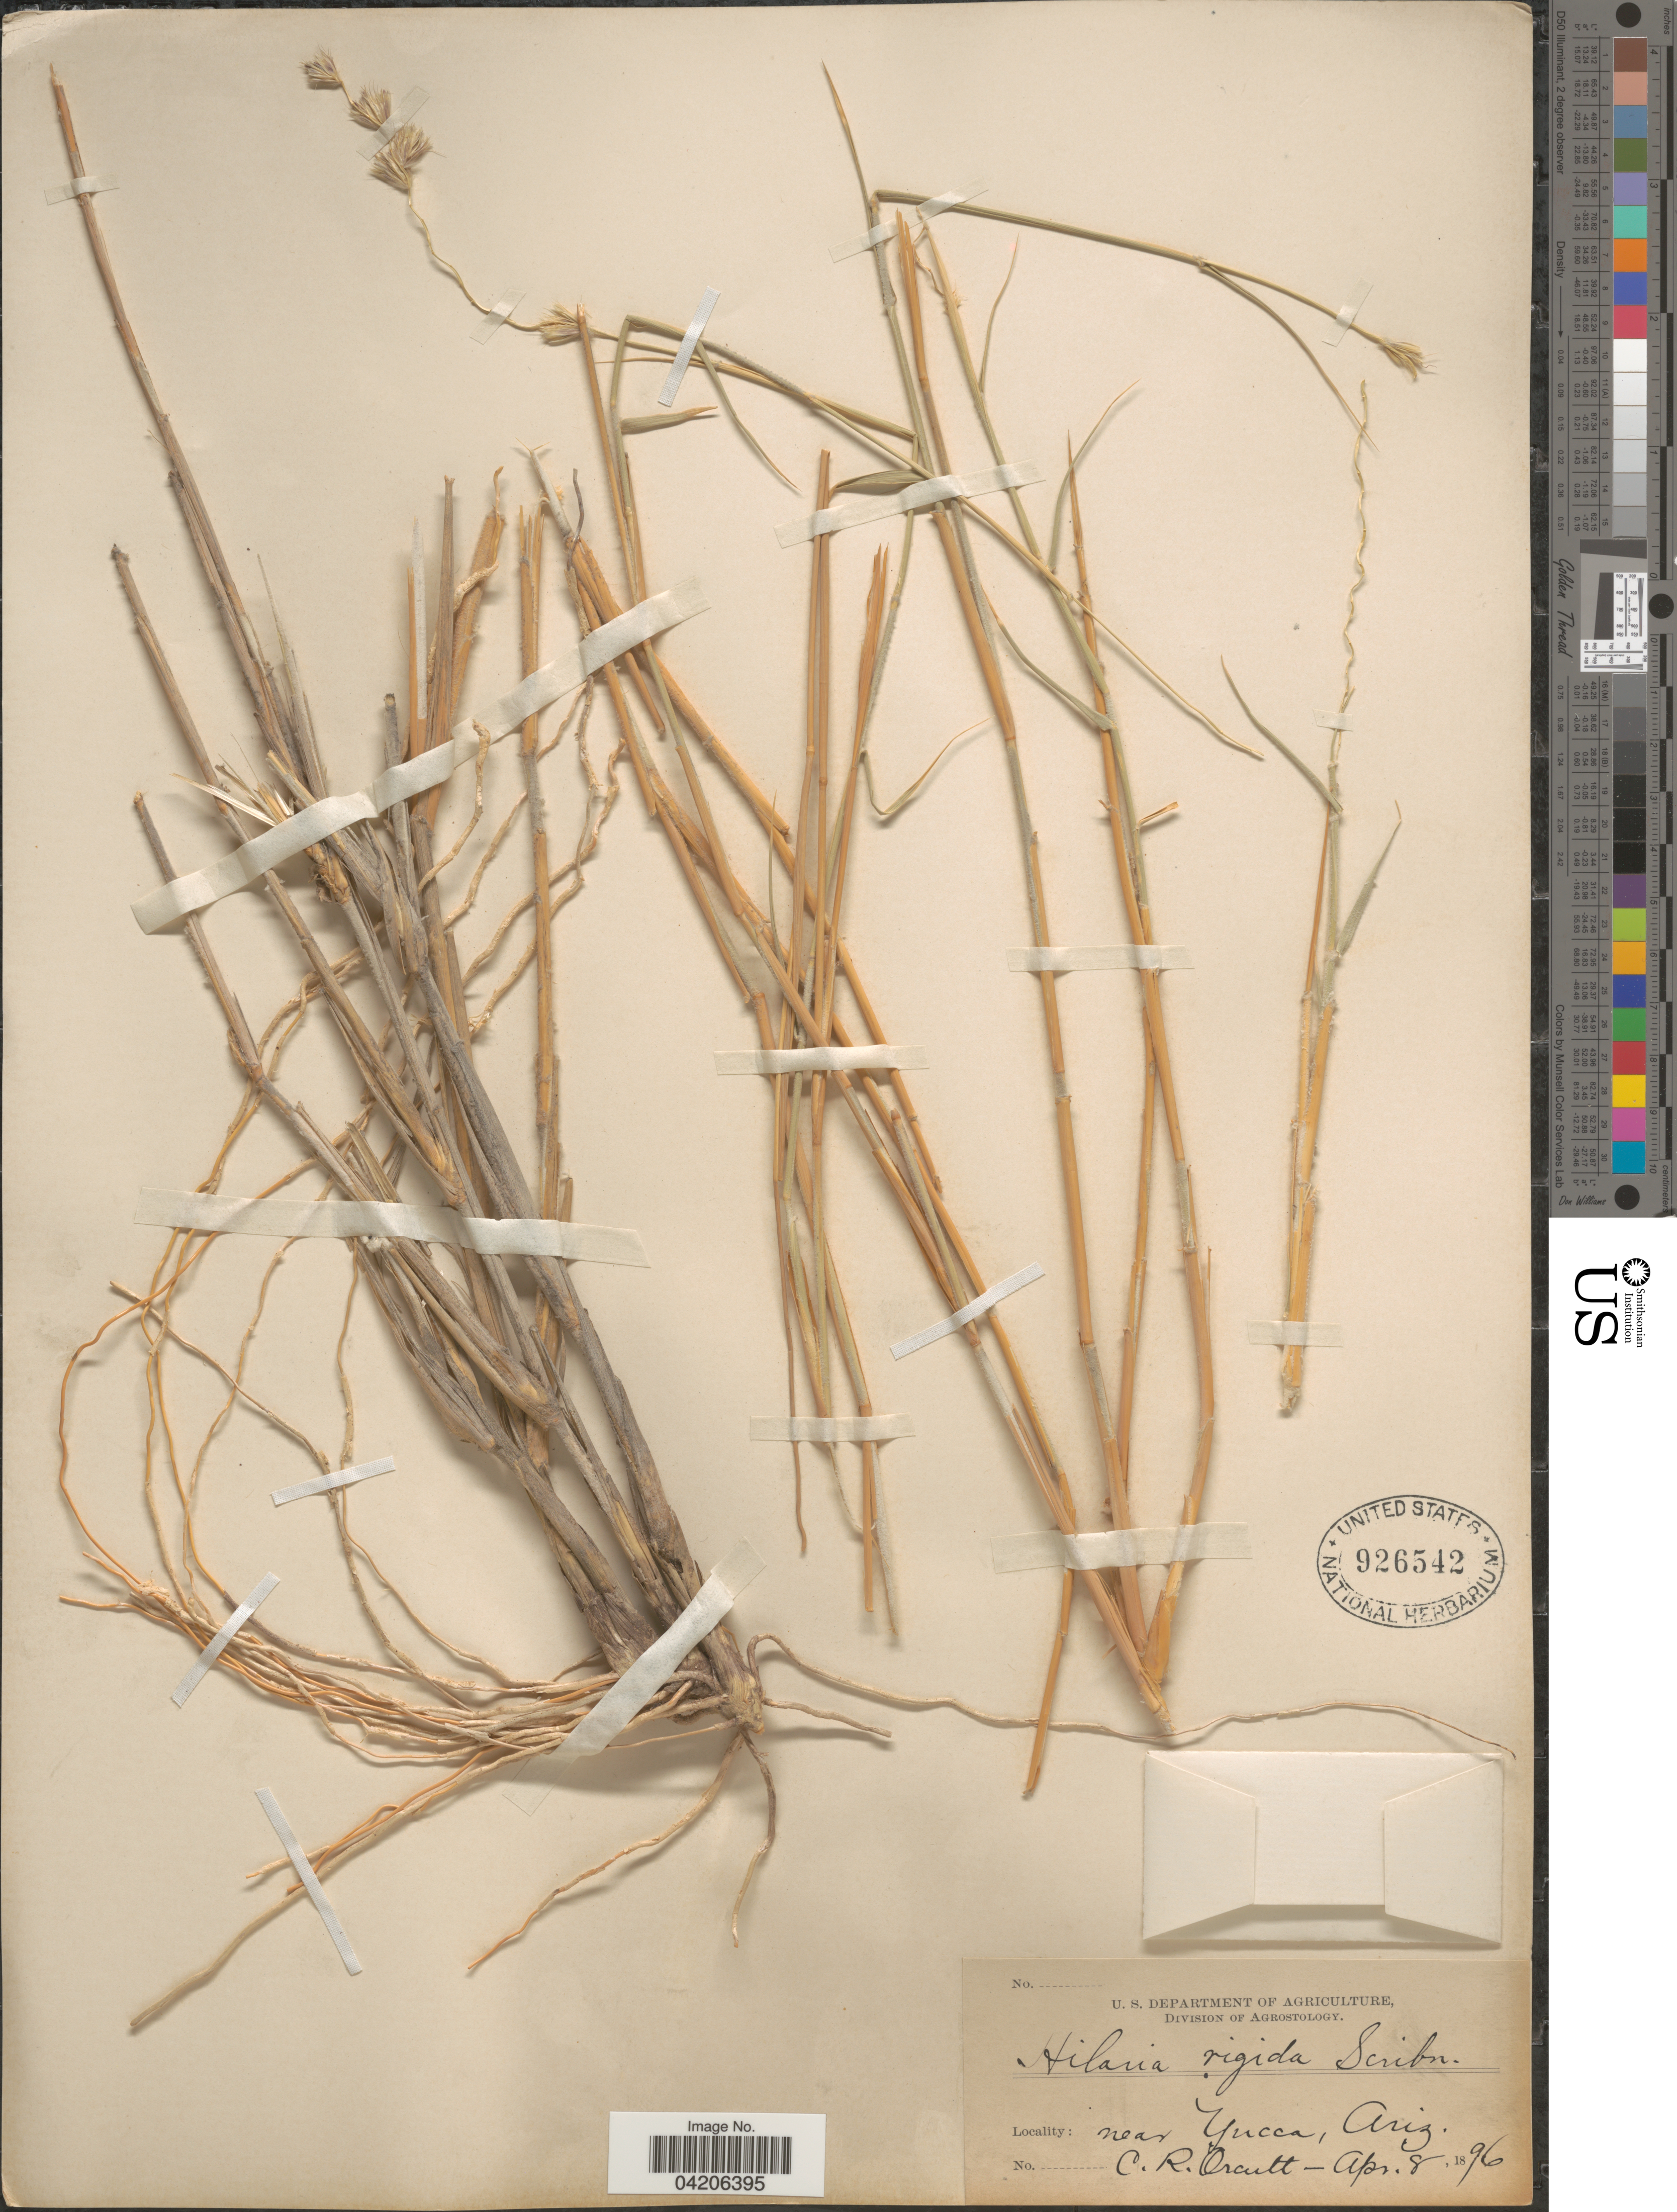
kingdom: Plantae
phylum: Tracheophyta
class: Liliopsida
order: Poales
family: Poaceae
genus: Hilaria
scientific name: Hilaria rigida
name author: (Thurb.) Benth. ex Scribn.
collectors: C. R. Orcutt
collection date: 1896-04-08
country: United States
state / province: Arizona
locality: Near Yucca.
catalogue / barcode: US 926542